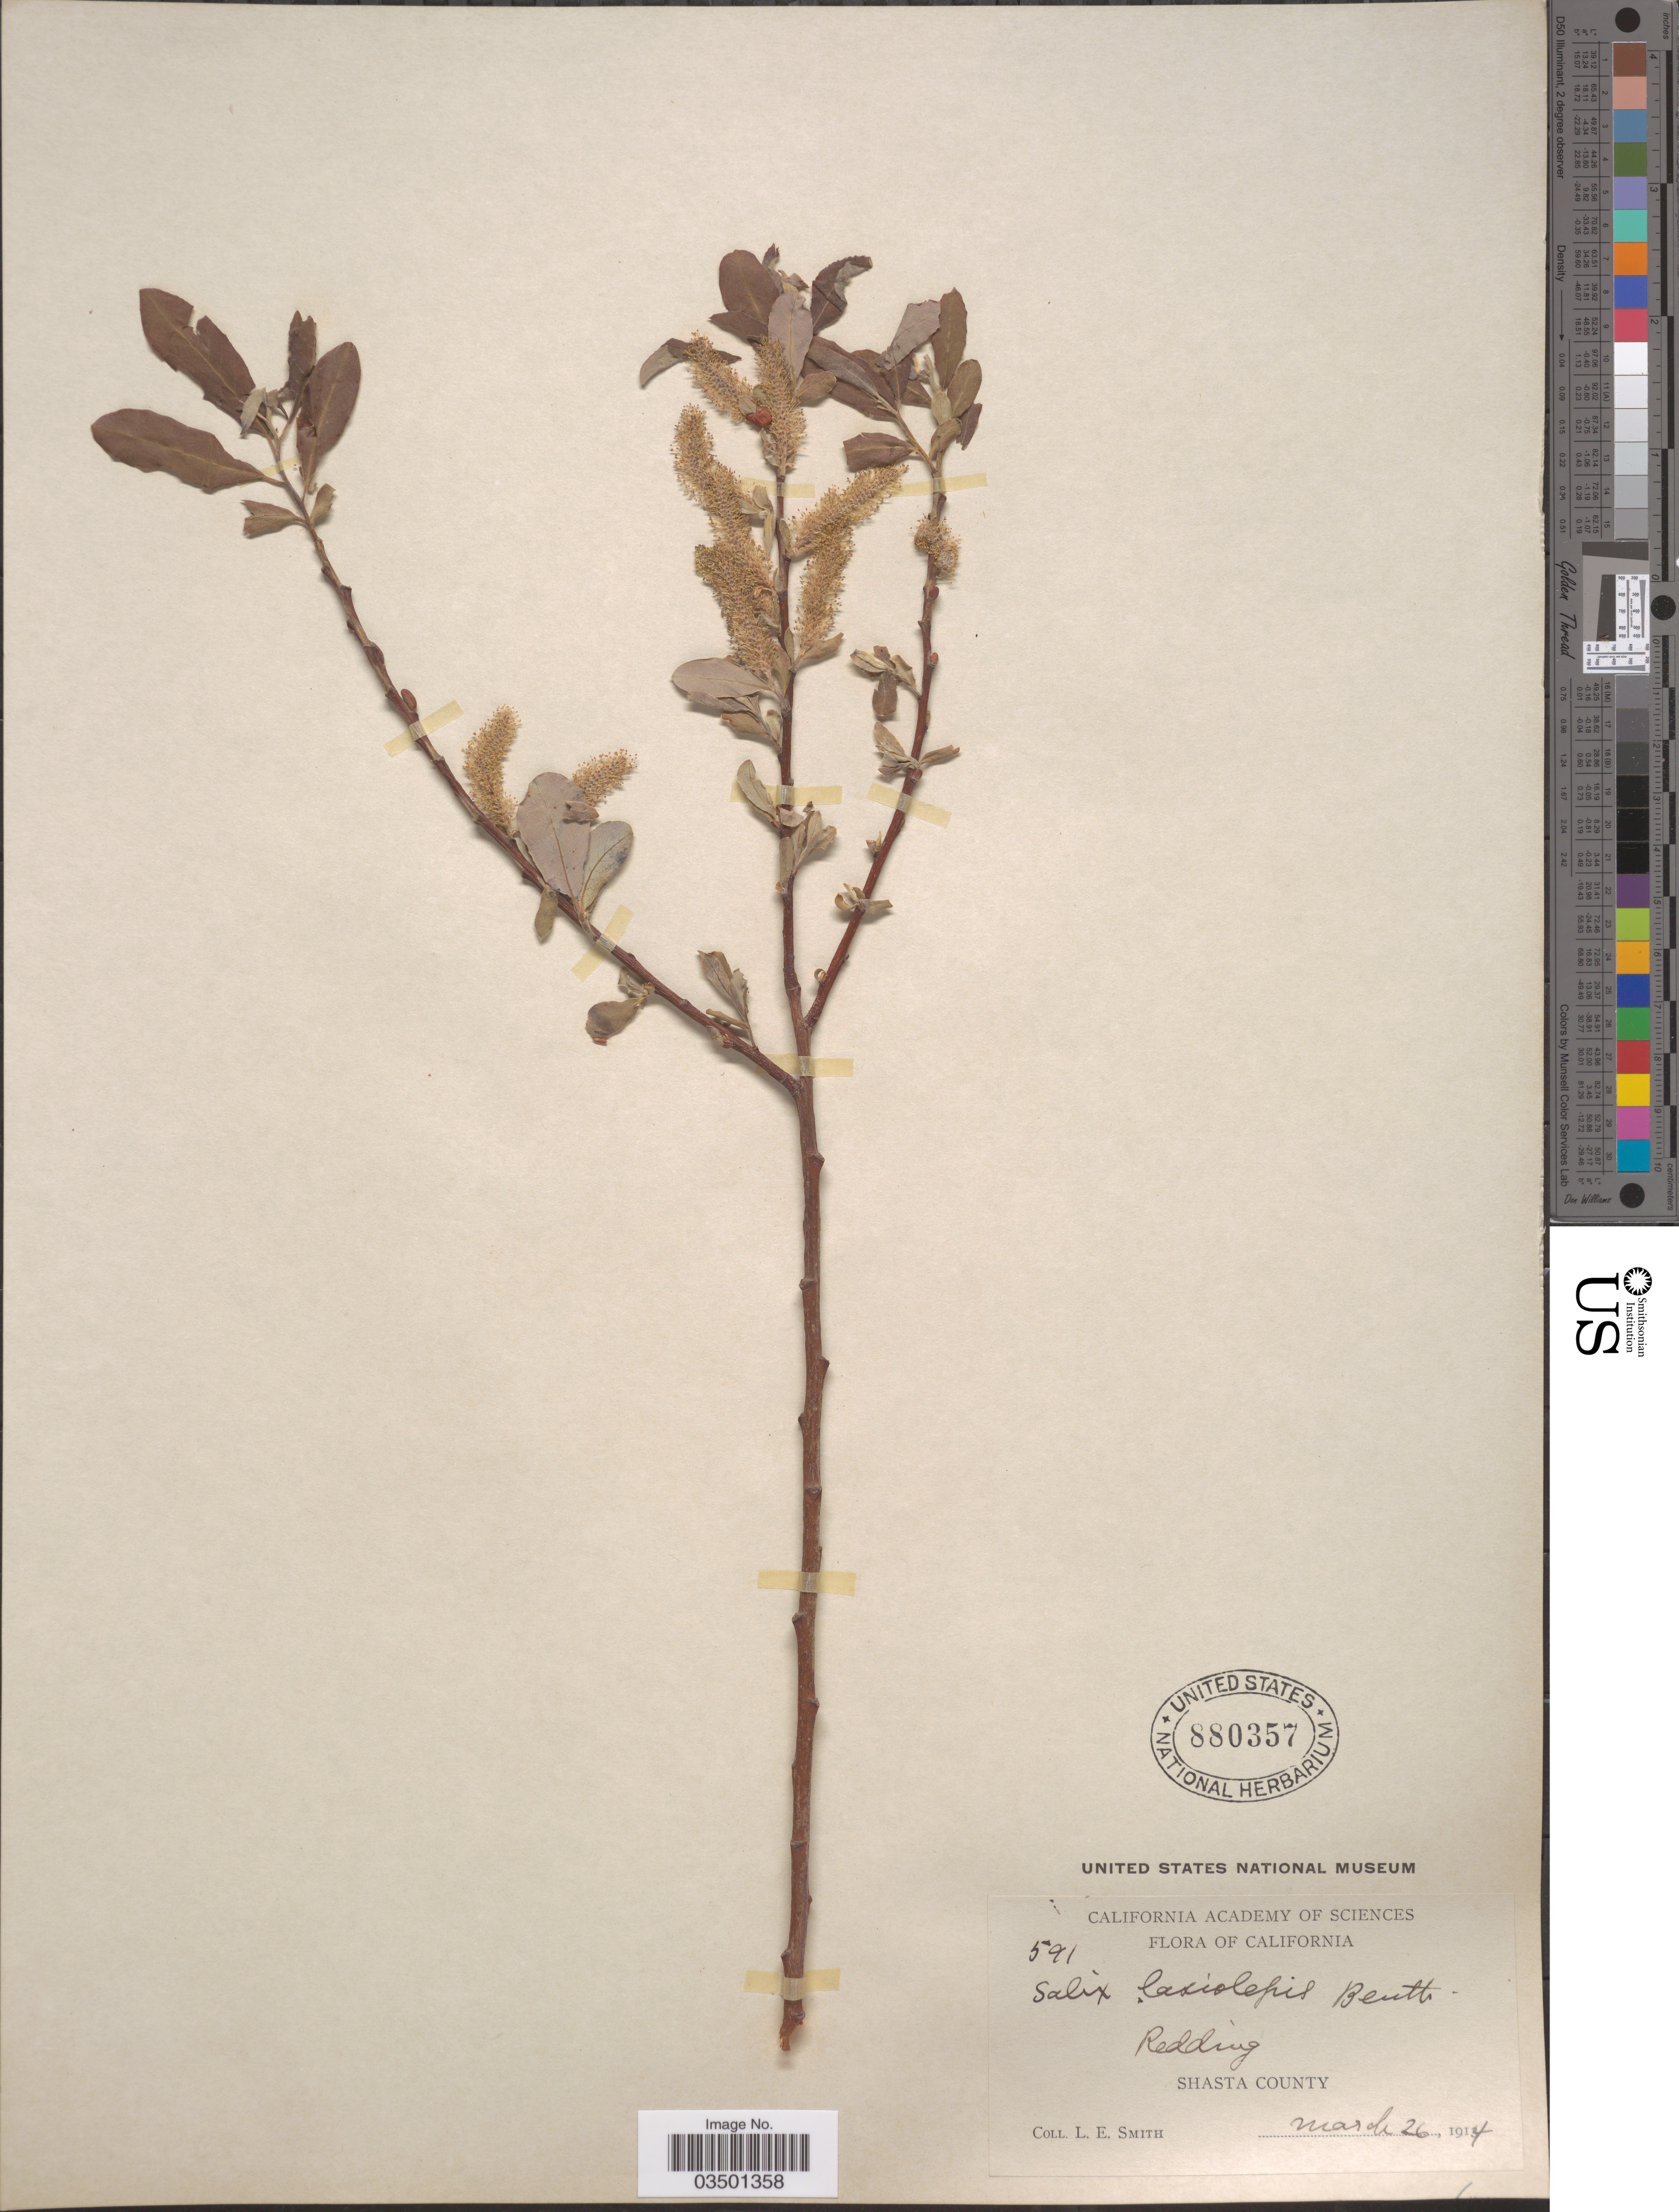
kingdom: Plantae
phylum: Tracheophyta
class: Magnoliopsida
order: Malpighiales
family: Salicaceae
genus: Salix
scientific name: Salix lasiolepis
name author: Benth.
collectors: L. E. Smith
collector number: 591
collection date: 1914-03-26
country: United States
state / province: California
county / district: Shasta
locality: Redding, Shasta County.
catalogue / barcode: US 880357